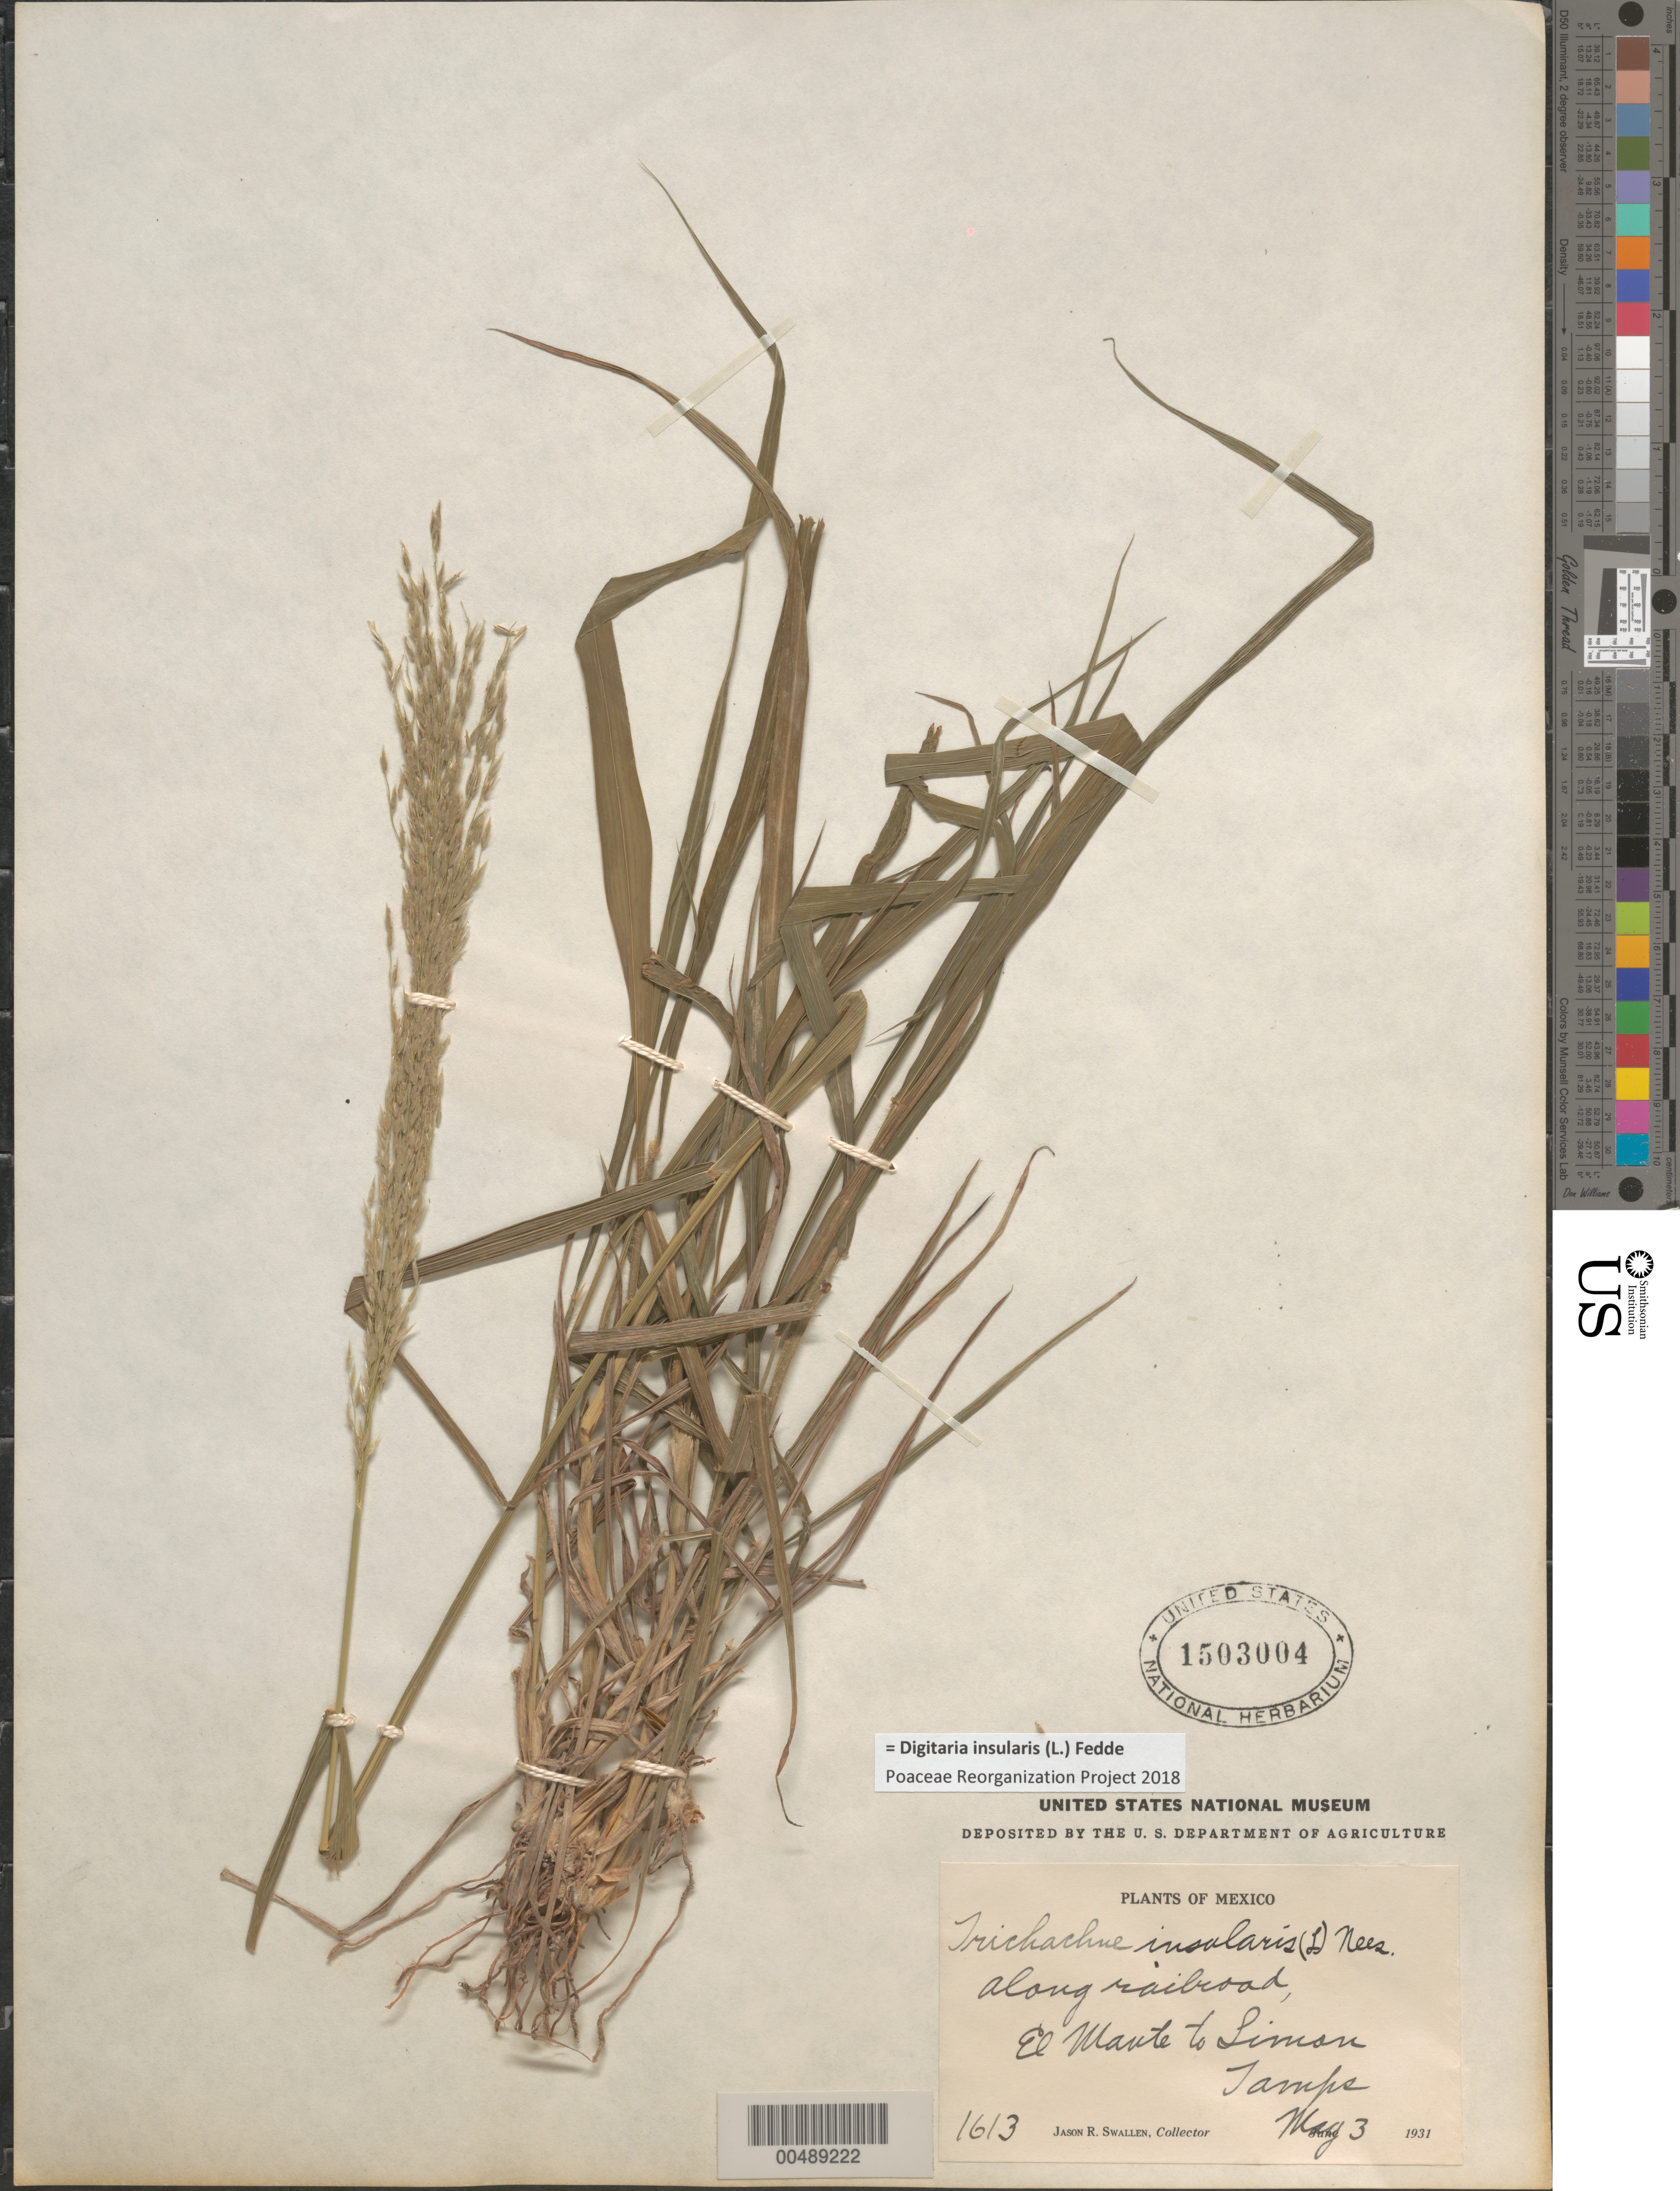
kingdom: Plantae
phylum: Tracheophyta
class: Liliopsida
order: Poales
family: Poaceae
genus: Digitaria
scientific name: Digitaria insularis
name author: (L.) Fedde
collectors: J. R. Swallen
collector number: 1613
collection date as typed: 3 May 1931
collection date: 1931-05-03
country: Mexico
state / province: Tamaulipas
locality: El Mante to Limon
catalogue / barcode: US 1503004